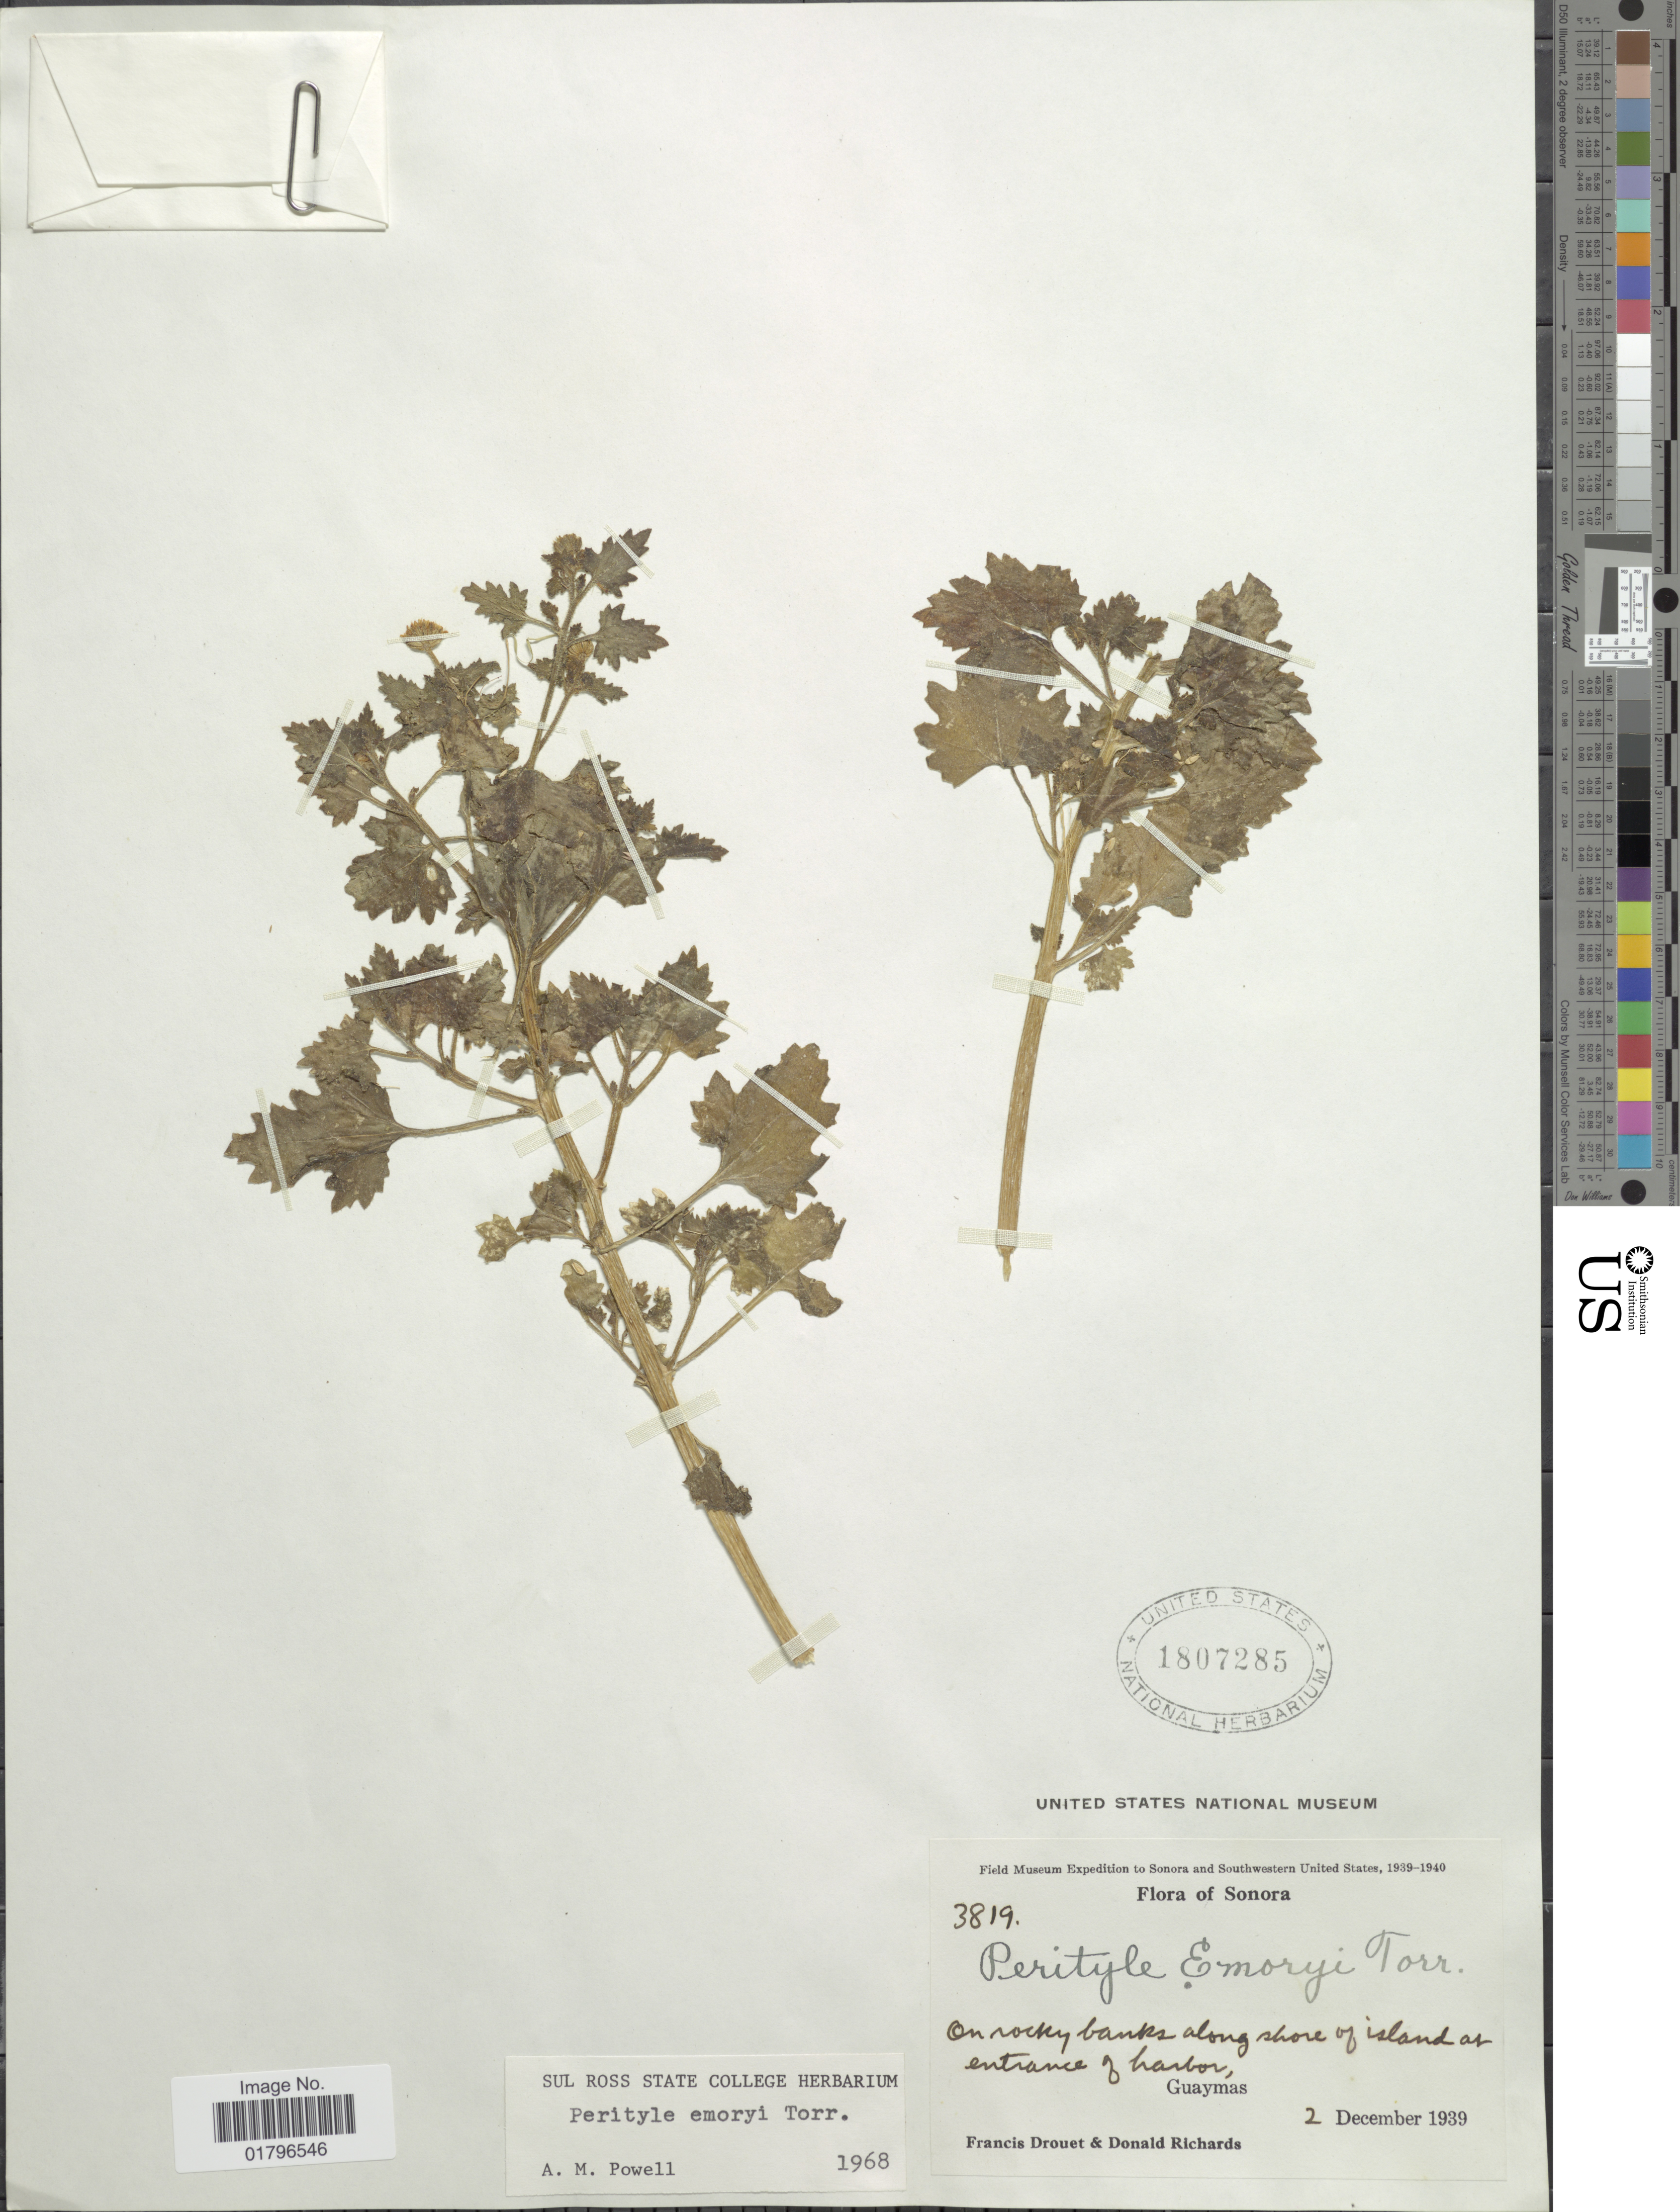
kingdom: Plantae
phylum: Tracheophyta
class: Magnoliopsida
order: Asterales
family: Asteraceae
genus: Perityle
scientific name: Perityle emoryi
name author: Torr.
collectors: F. E. Drouet & D. Richards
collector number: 3819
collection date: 1939-12-02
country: Mexico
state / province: Sonora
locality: Along shore of island at entrance of harbor, Guaymas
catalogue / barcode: US 1807285